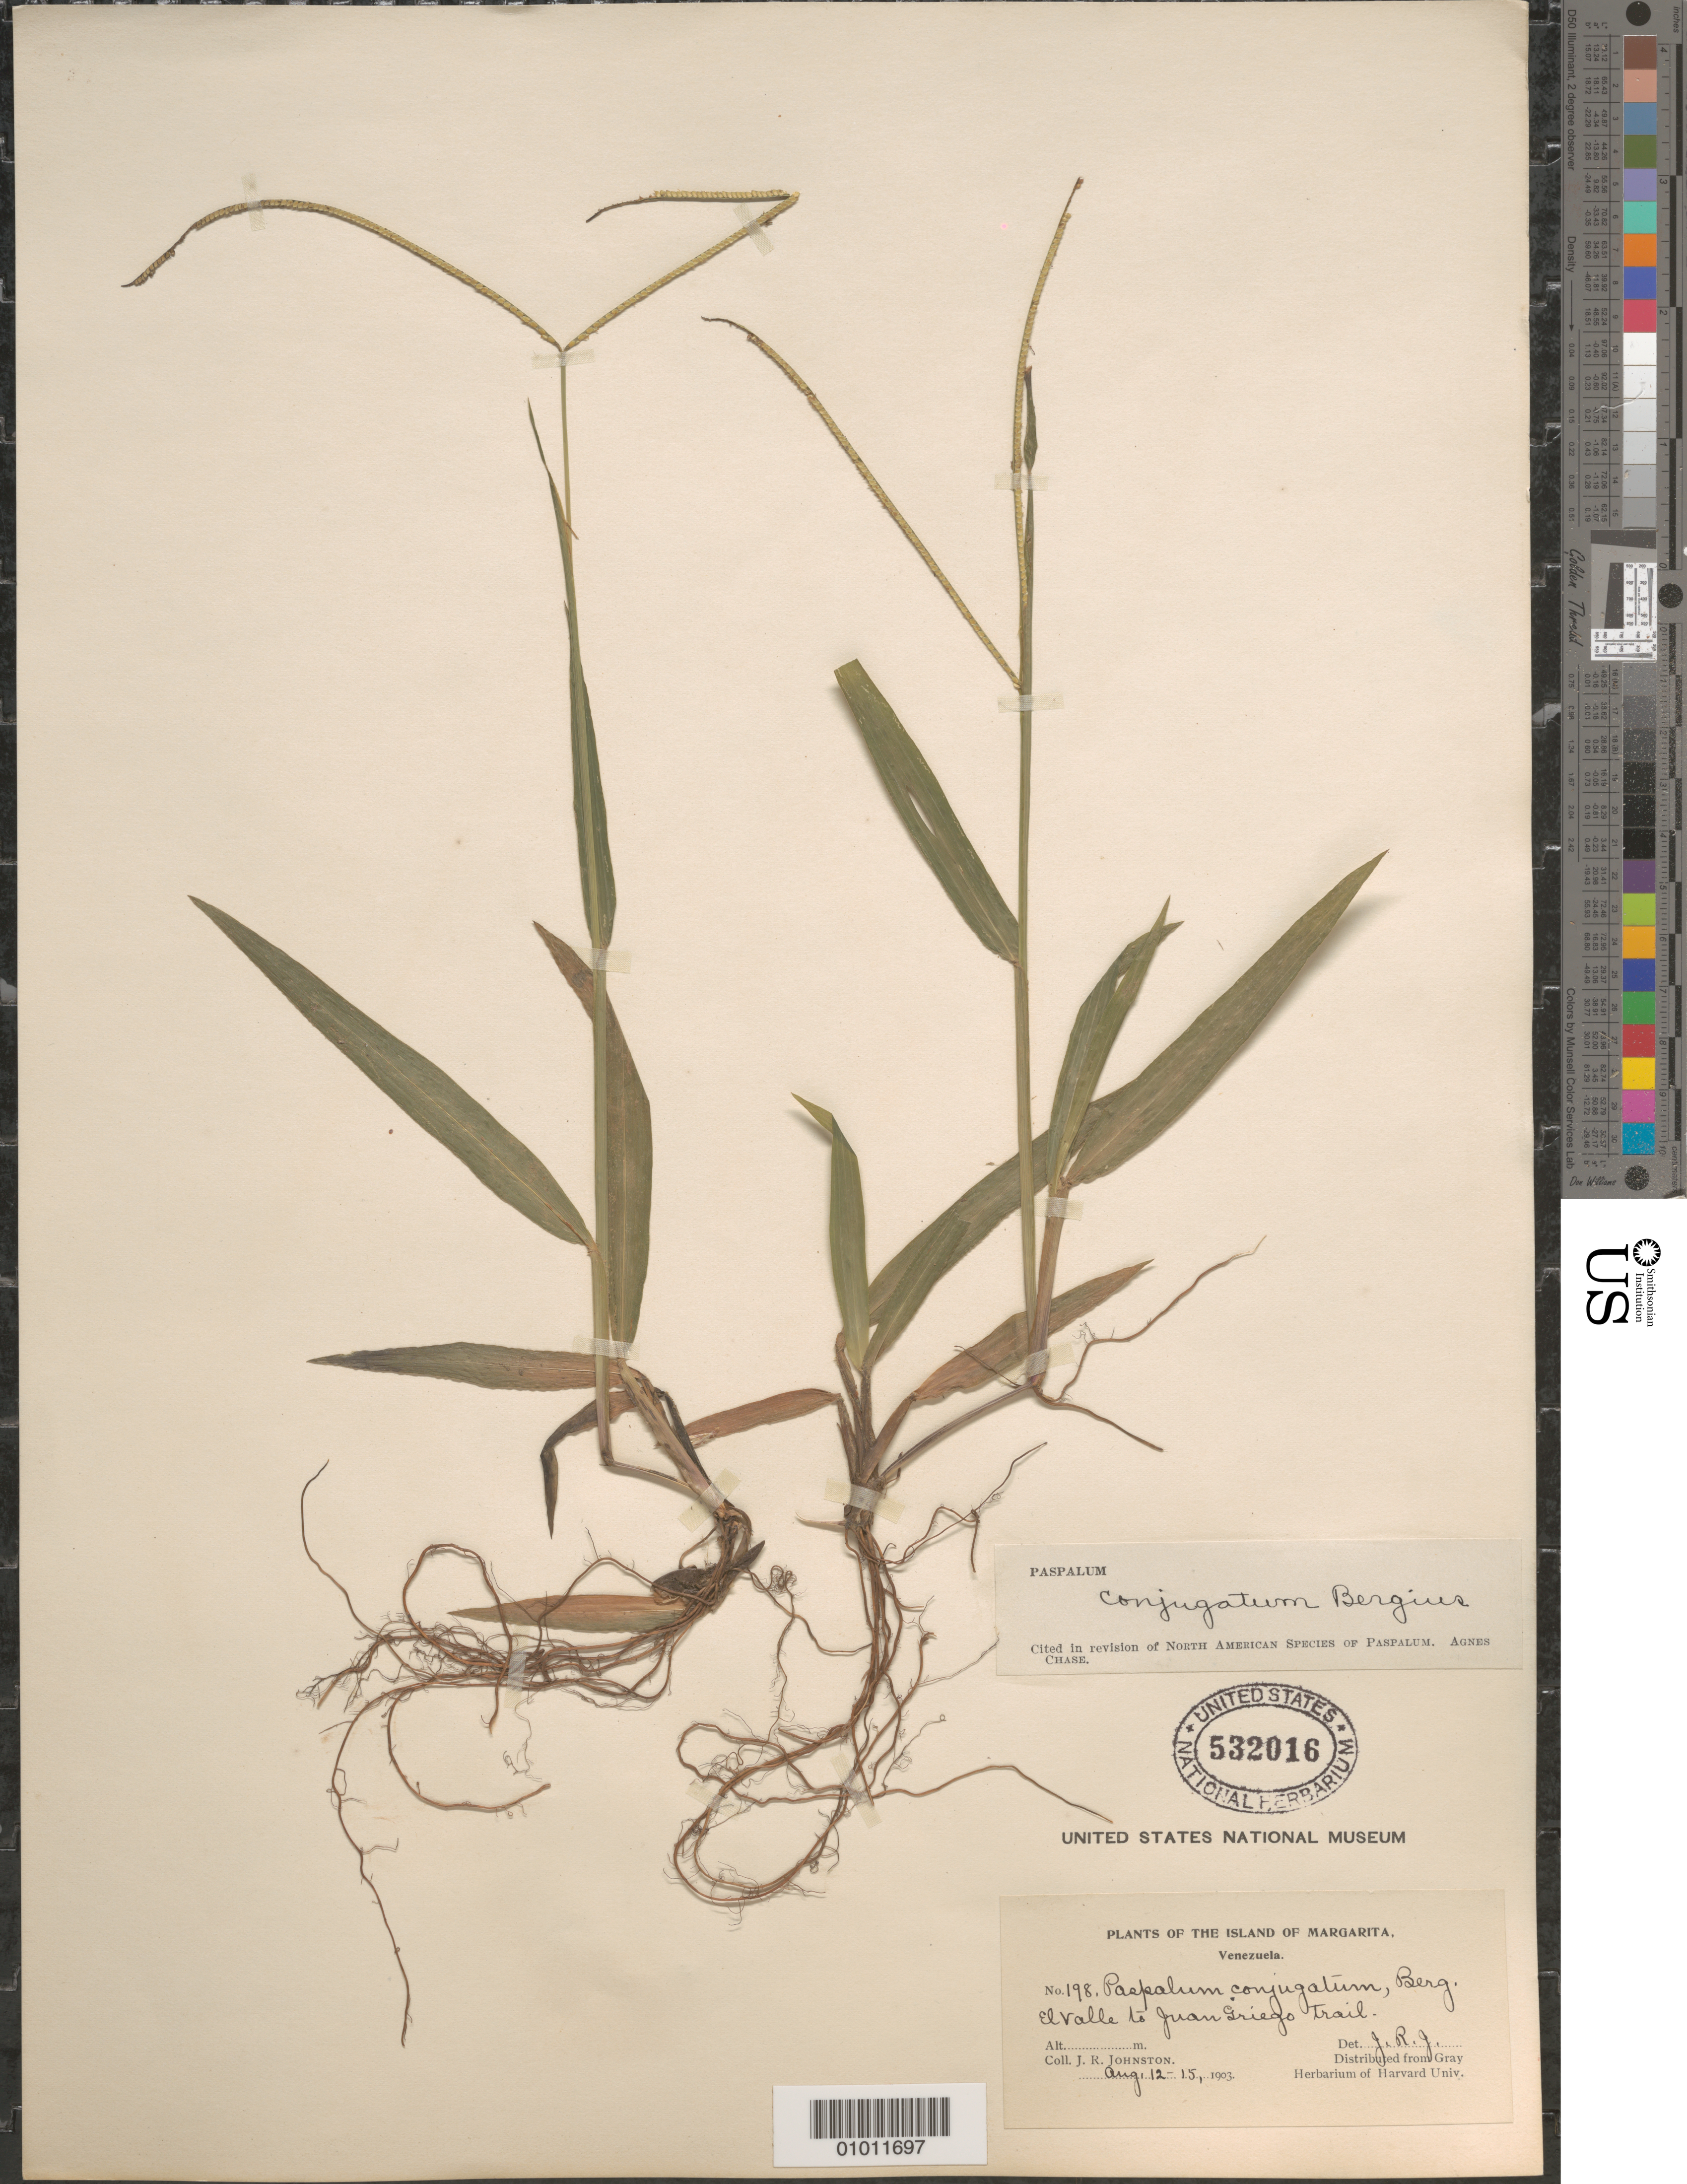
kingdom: Plantae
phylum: Tracheophyta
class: Liliopsida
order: Poales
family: Poaceae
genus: Paspalum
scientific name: Paspalum conjugatum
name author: P.J. Bergius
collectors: J. Johnston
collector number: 198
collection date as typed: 12 Aug 1903 to 15 Aug 1903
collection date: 1903-08-12/1903-08-15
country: Venezuela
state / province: Nueva Esparta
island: Margarita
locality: El Valle to Juan Griedo Trail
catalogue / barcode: US 532016